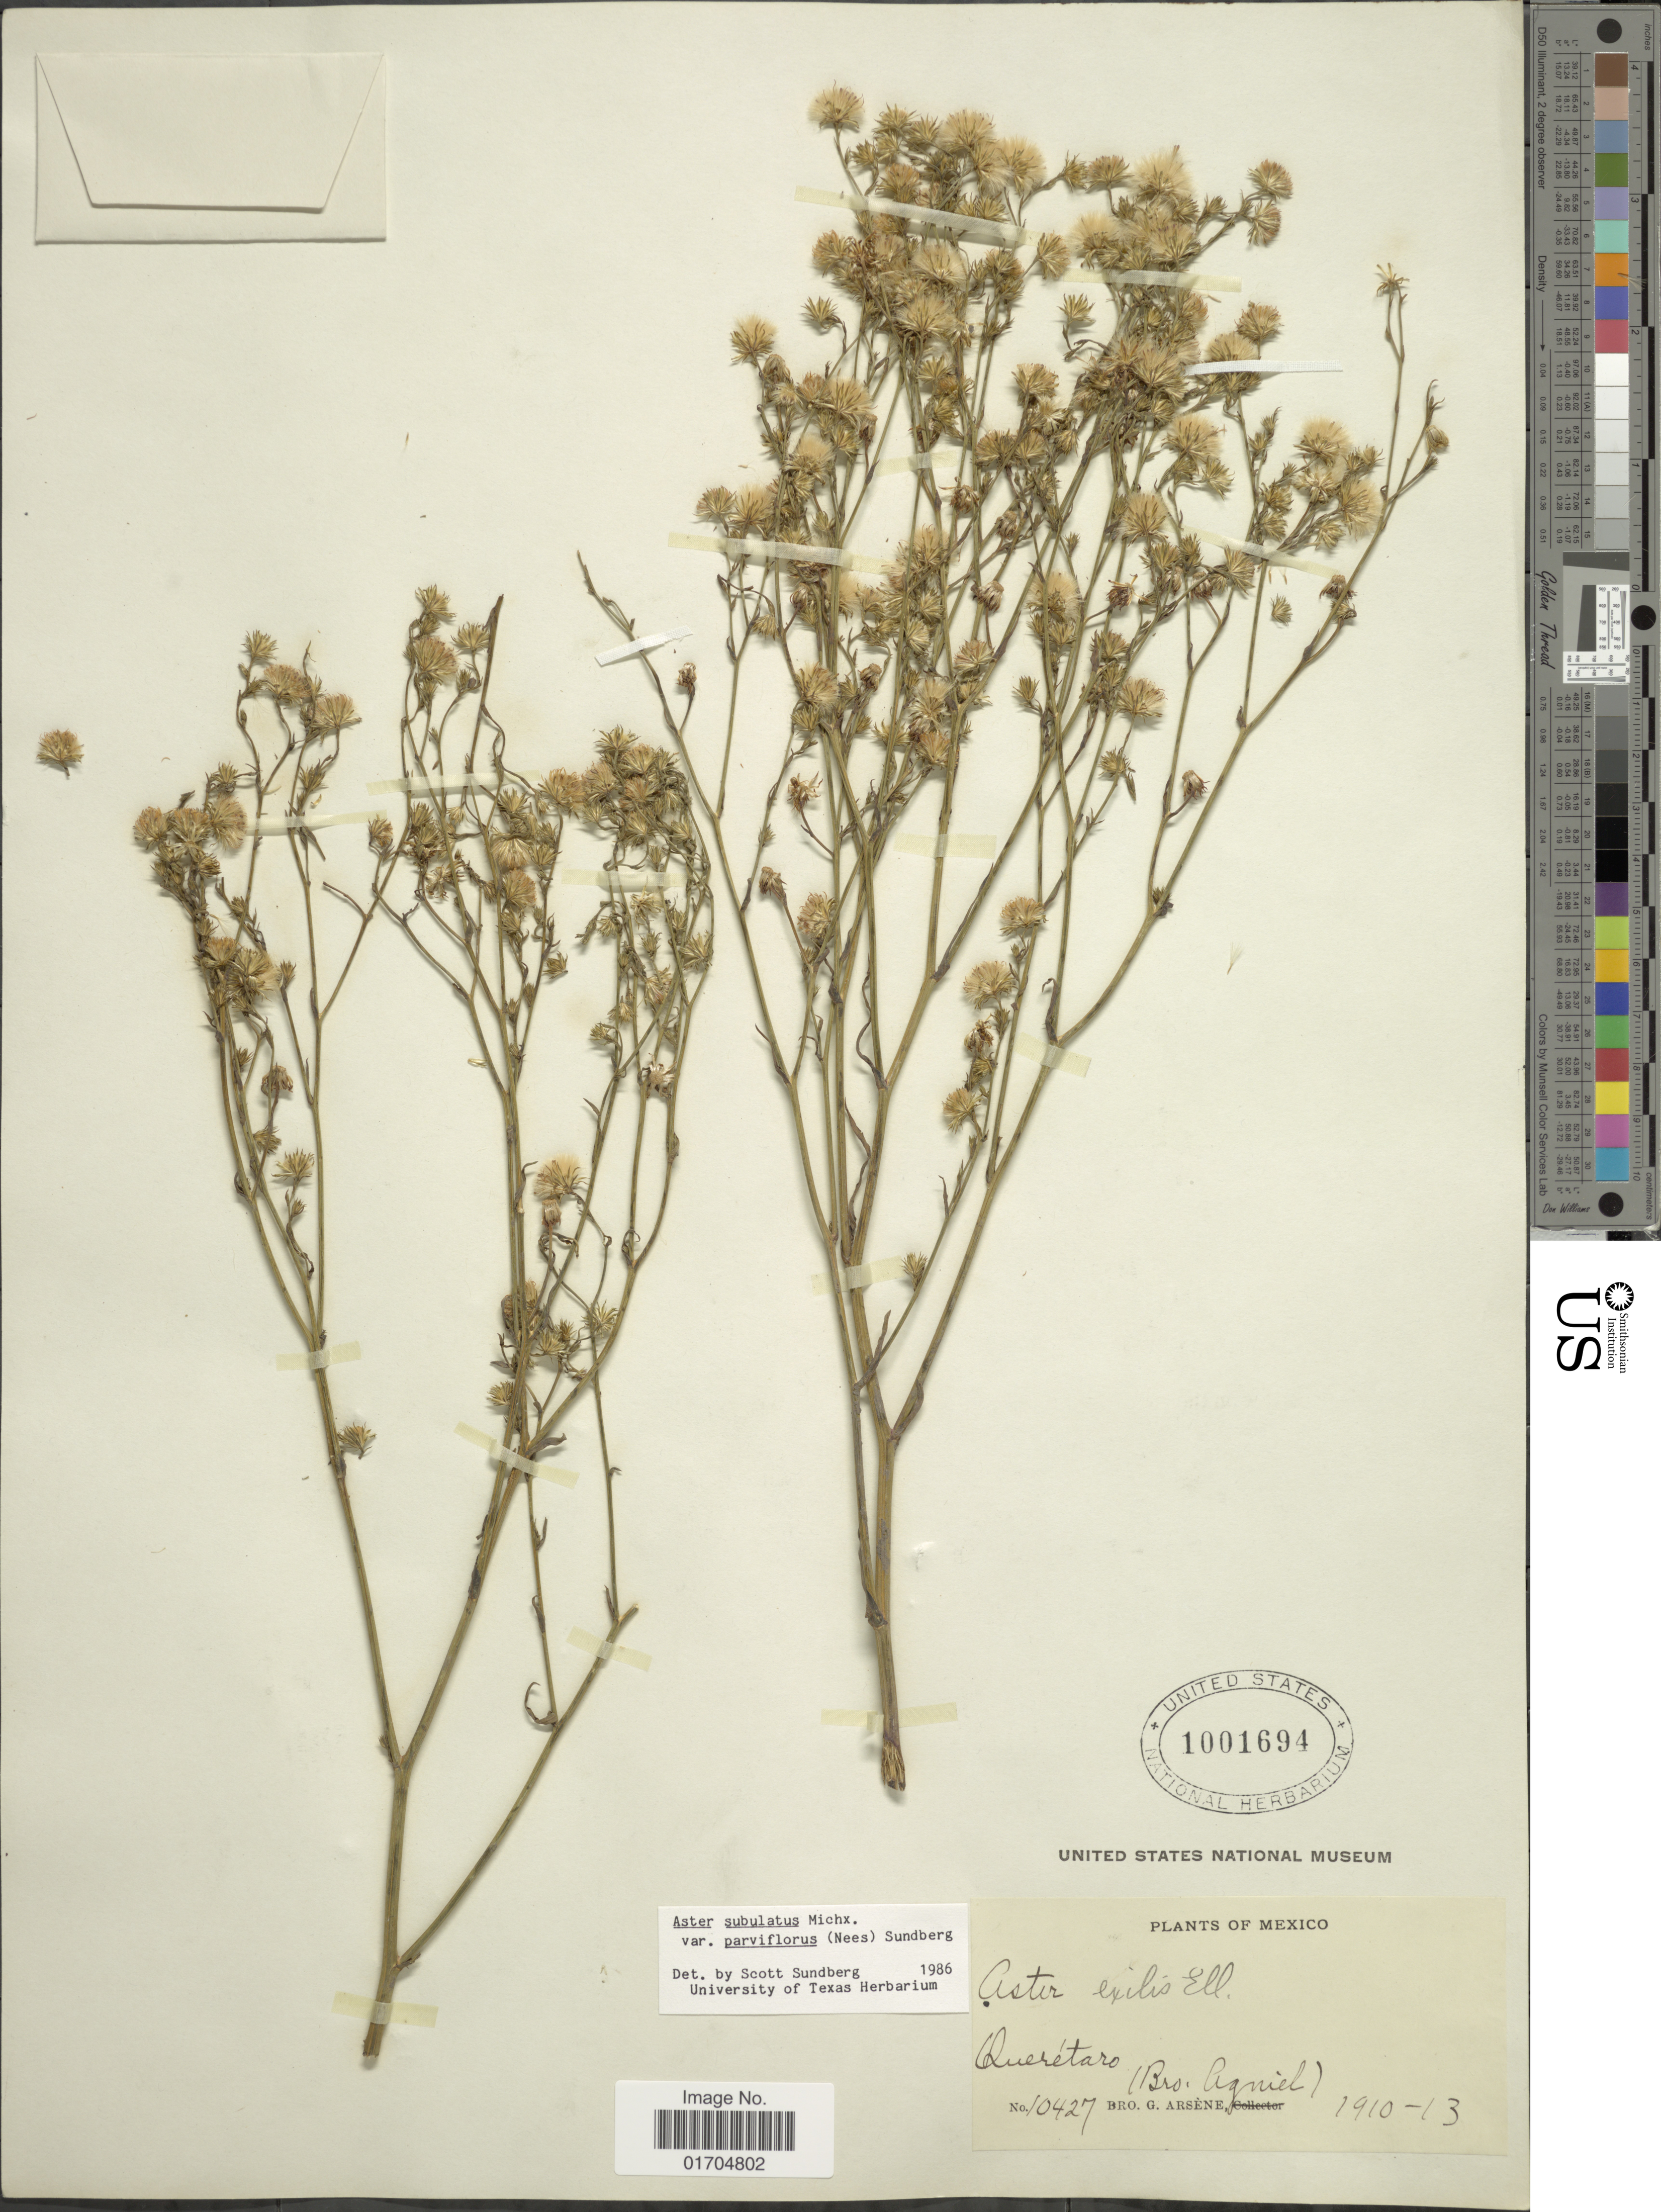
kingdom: Plantae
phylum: Tracheophyta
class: Magnoliopsida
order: Asterales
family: Asteraceae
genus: Symphyotrichum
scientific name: Symphyotrichum subulatum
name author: (Michx.) G.L. Nesom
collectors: Bro. Agniel & Bro. G. Arsène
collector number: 10427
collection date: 1910/1913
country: Mexico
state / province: Querétaro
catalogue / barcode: US 1001694